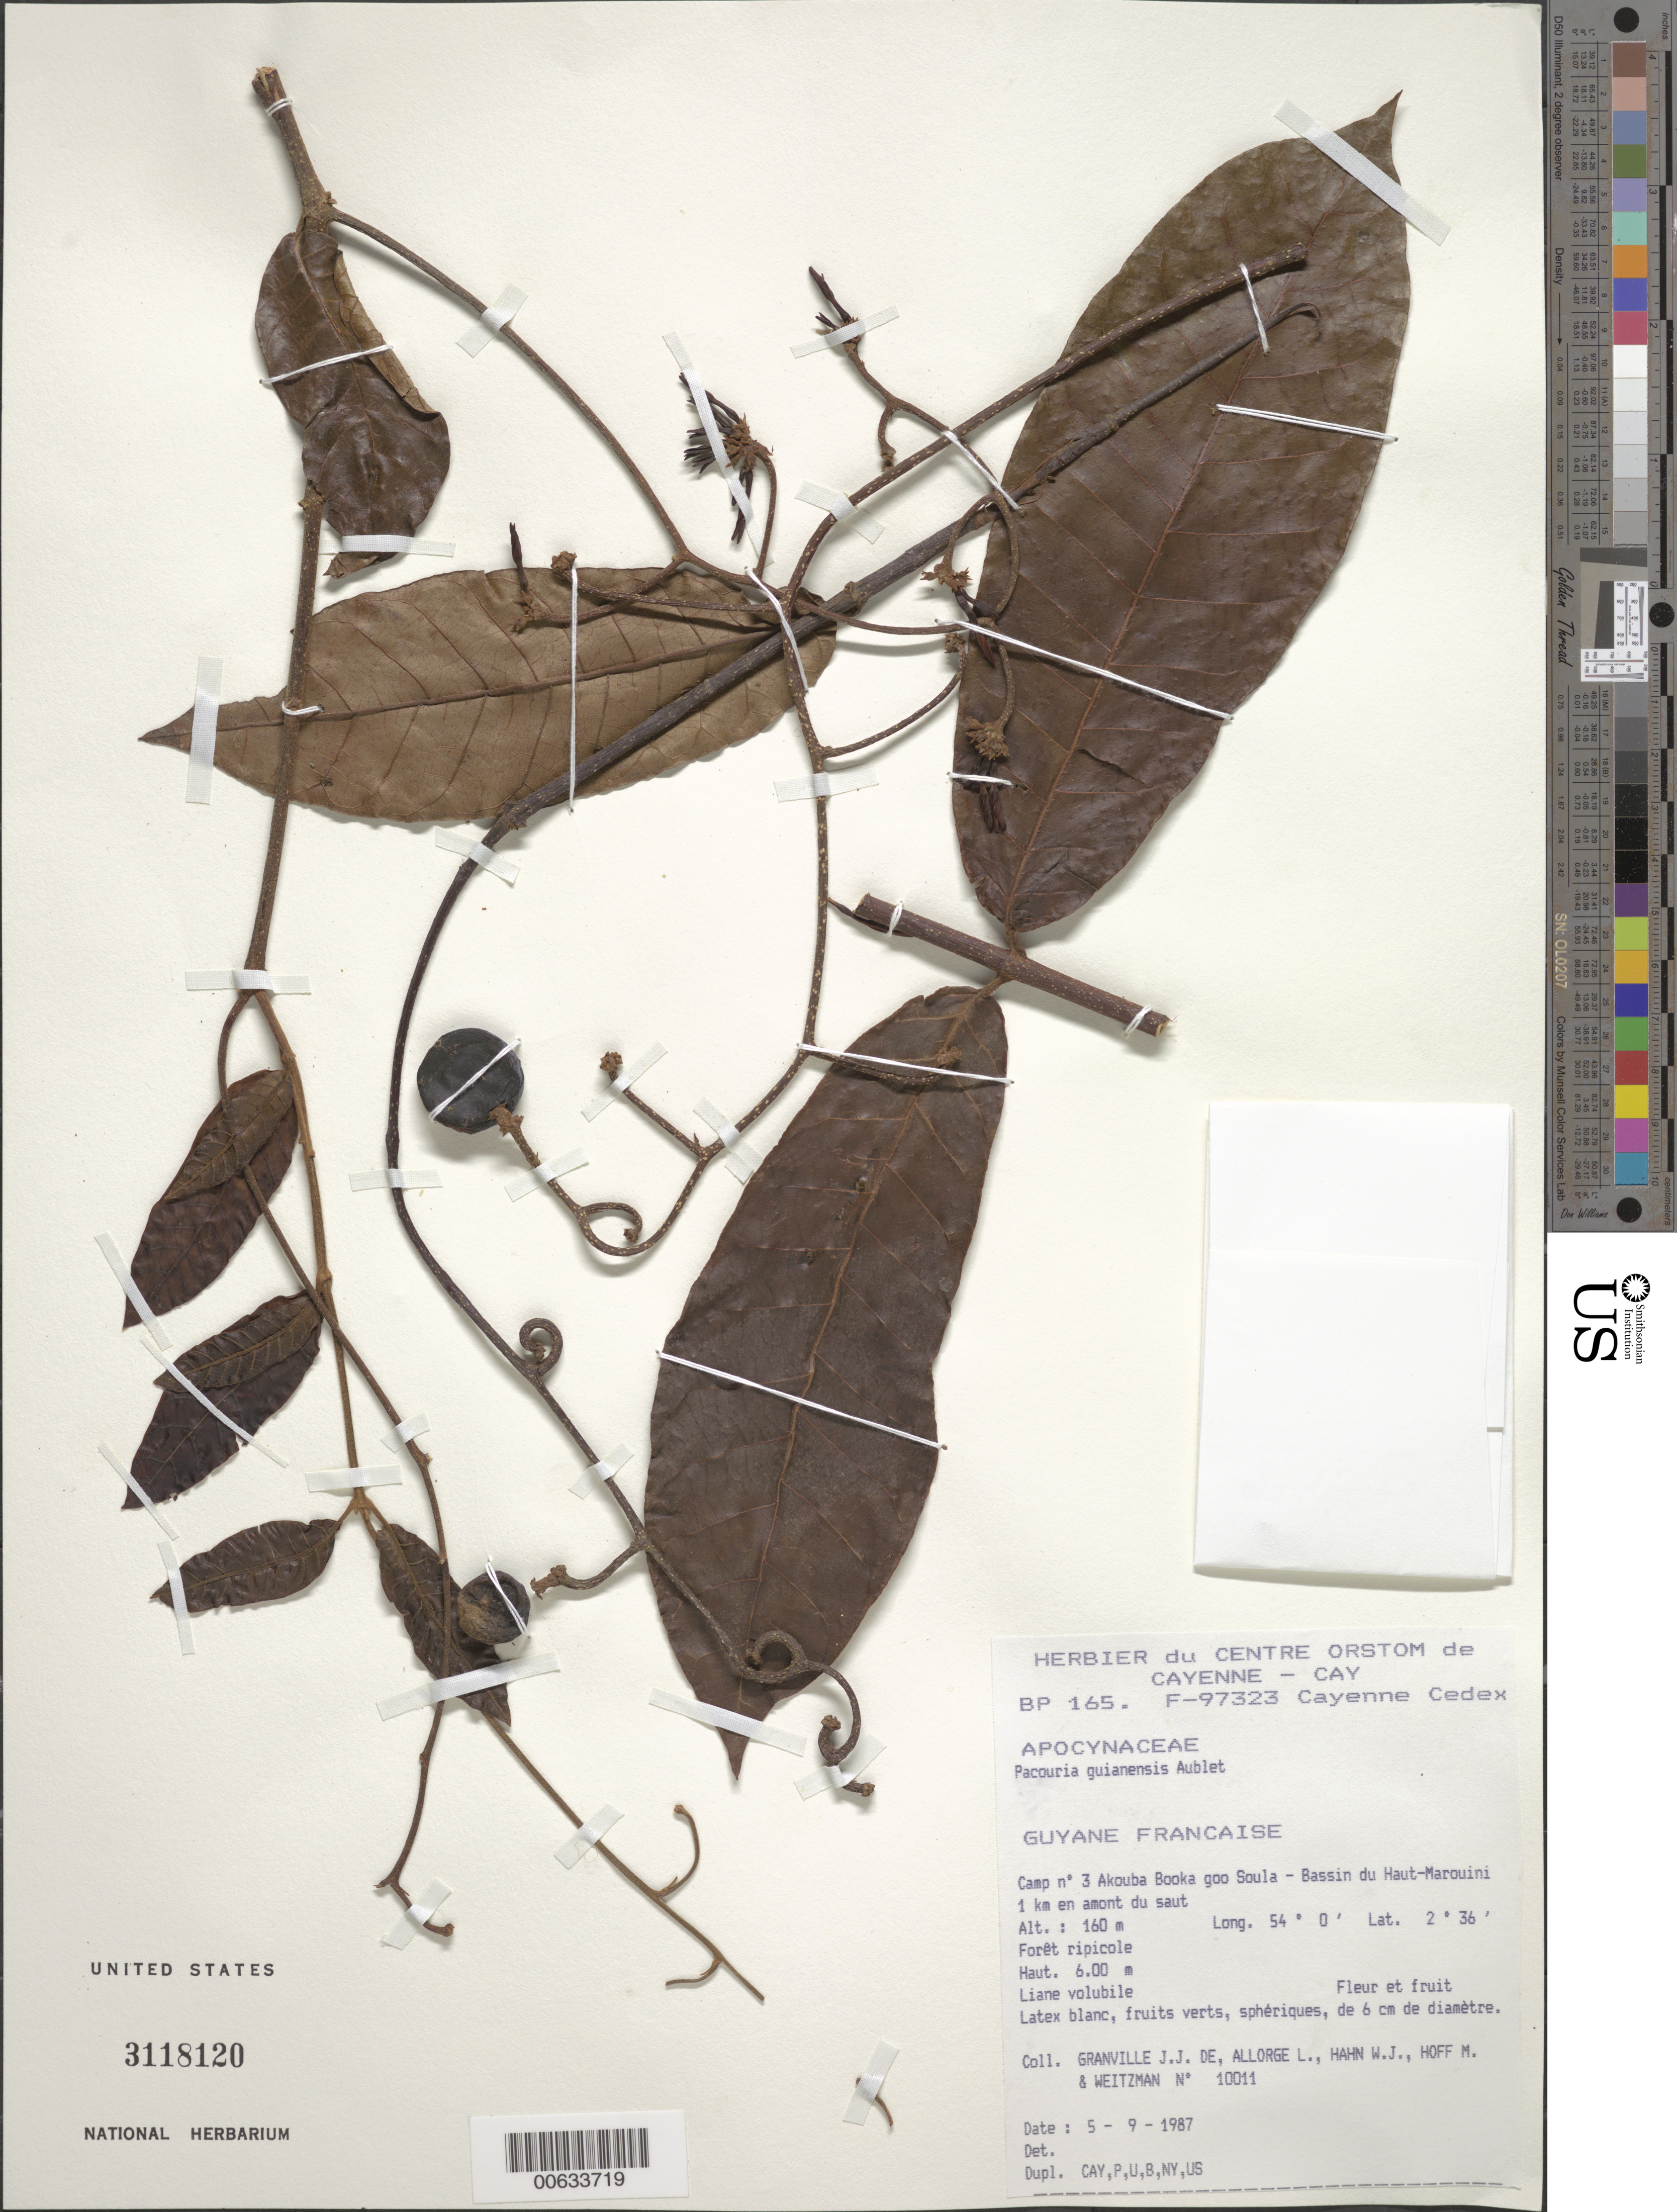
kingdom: Plantae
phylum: Tracheophyta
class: Magnoliopsida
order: Gentianales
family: Apocynaceae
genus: Pacouria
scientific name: Pacouria guianensis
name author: Aubl.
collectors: J.-J. de Granville, L. Allorge, W. J. Hahn, M. Hoff & A. L. Weitzman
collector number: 10011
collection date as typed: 5-Sep-87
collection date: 1987-09-05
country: French Guiana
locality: Akouba Booka goo Soula, Camp #3, Bassin du Haut Marouini. 1 km en amont du saut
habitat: Riparian forest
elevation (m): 160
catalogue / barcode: US 3118120